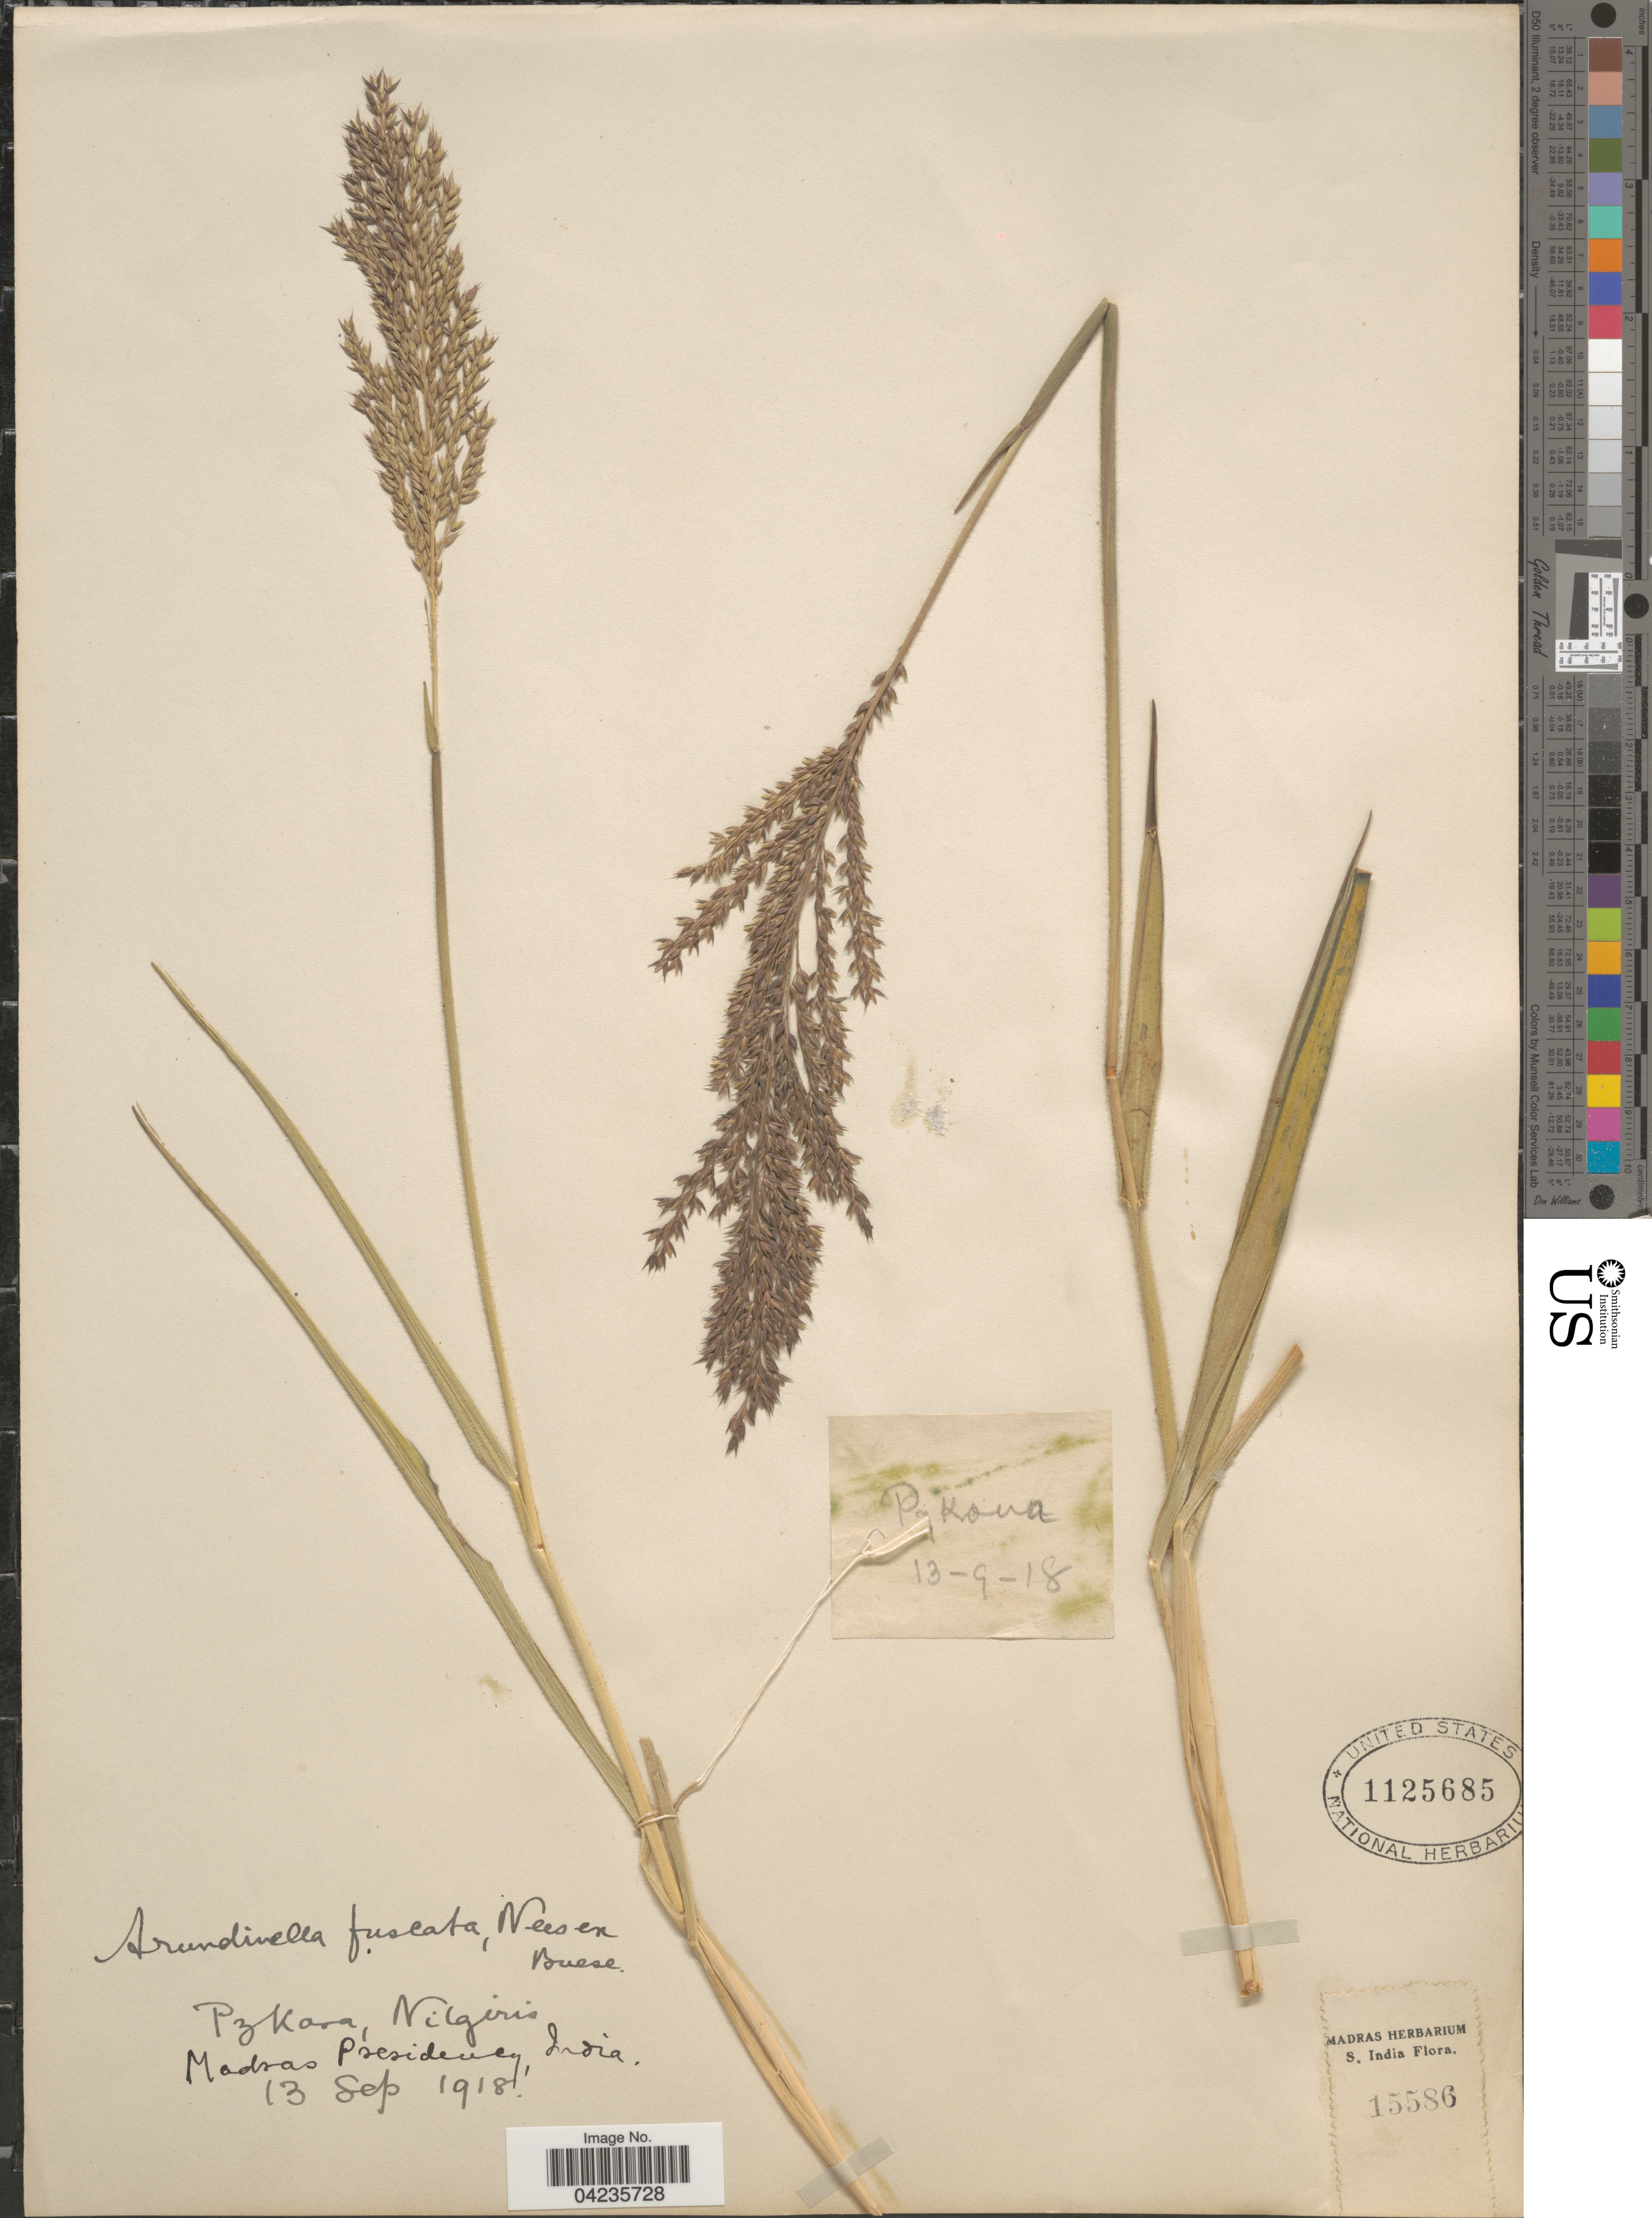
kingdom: Plantae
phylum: Tracheophyta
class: Liliopsida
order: Poales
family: Poaceae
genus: Arundinella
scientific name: Arundinella fuscata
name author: Steud.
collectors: Ex herb. Madras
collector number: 15586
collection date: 1918-09-13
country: India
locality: Pykara, Nilgiris. Madras Presidency. S. India.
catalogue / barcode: US 1125685